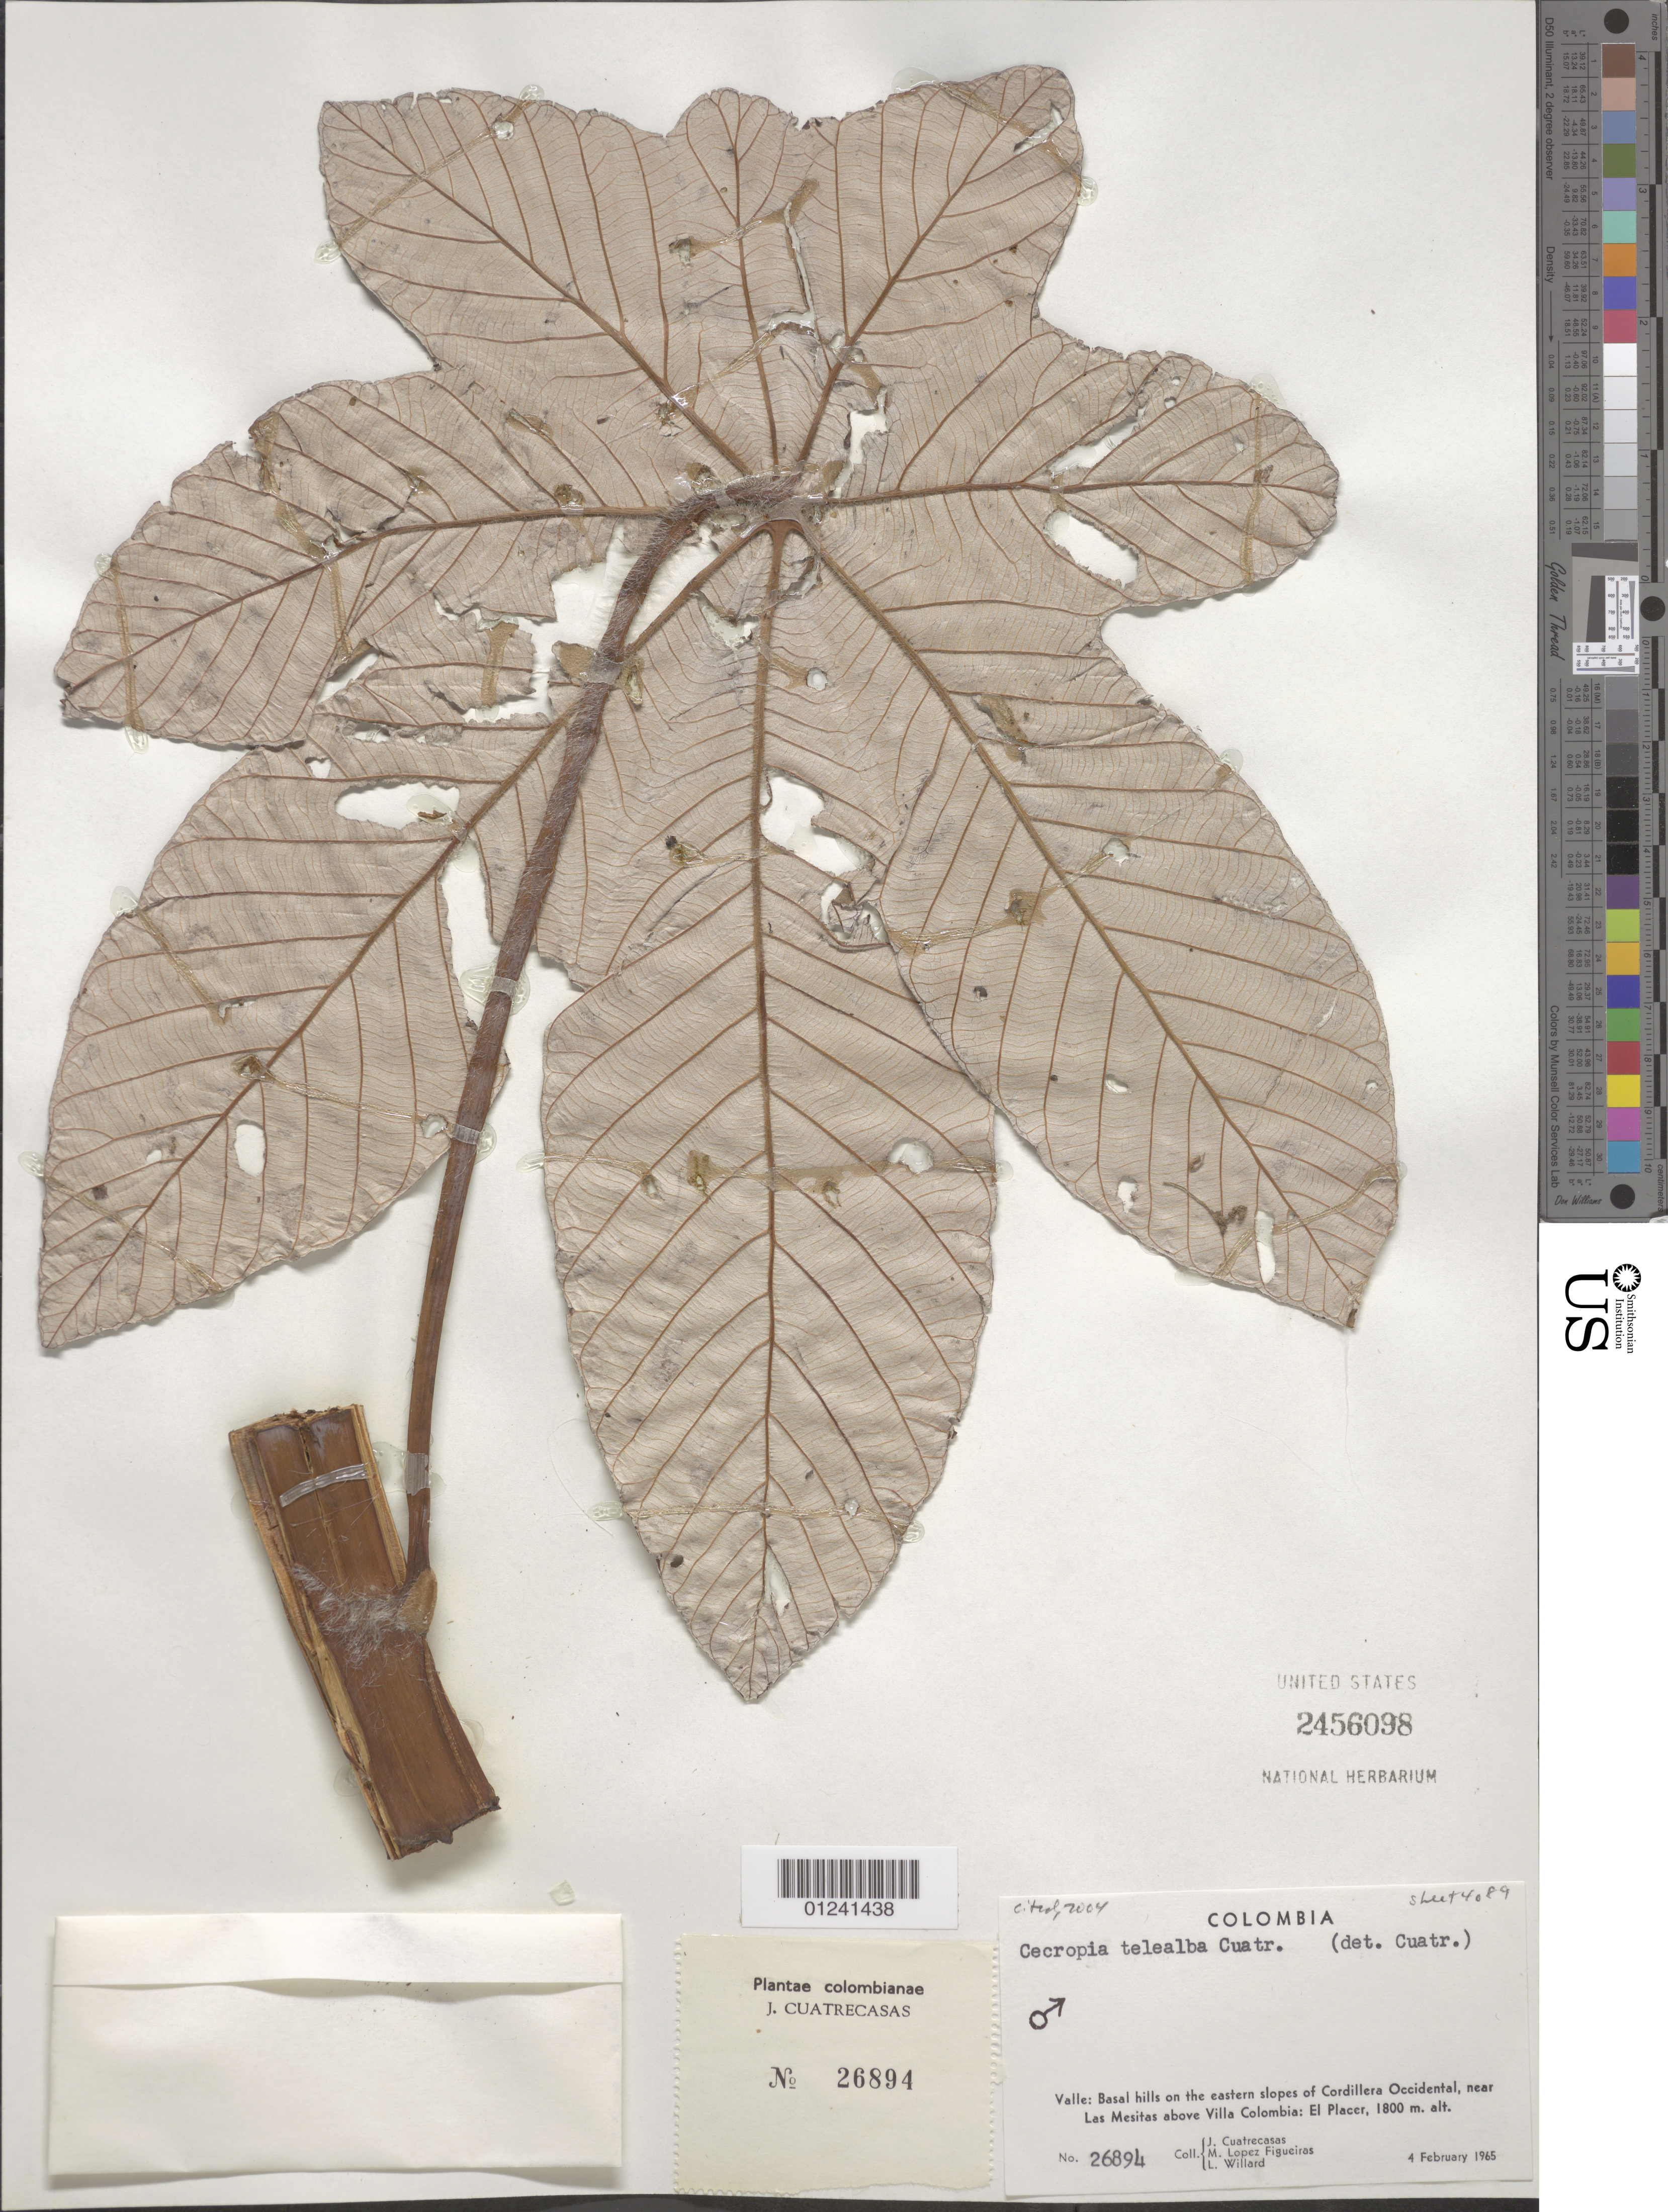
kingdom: Plantae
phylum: Tracheophyta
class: Magnoliopsida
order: Rosales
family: Urticaceae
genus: Cecropia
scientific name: Cecropia telealba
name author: Cuatrec.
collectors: J. Cuatrecasas, M. López Figueiras & L. Willard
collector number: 26894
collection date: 1965-02-04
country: Colombia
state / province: Valle del Cauca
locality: Basal hills on the eastern slopes of Cordillera Occidental, near Las Mesitas above Villa Colombia, El Placer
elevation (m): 1800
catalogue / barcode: US 2456098